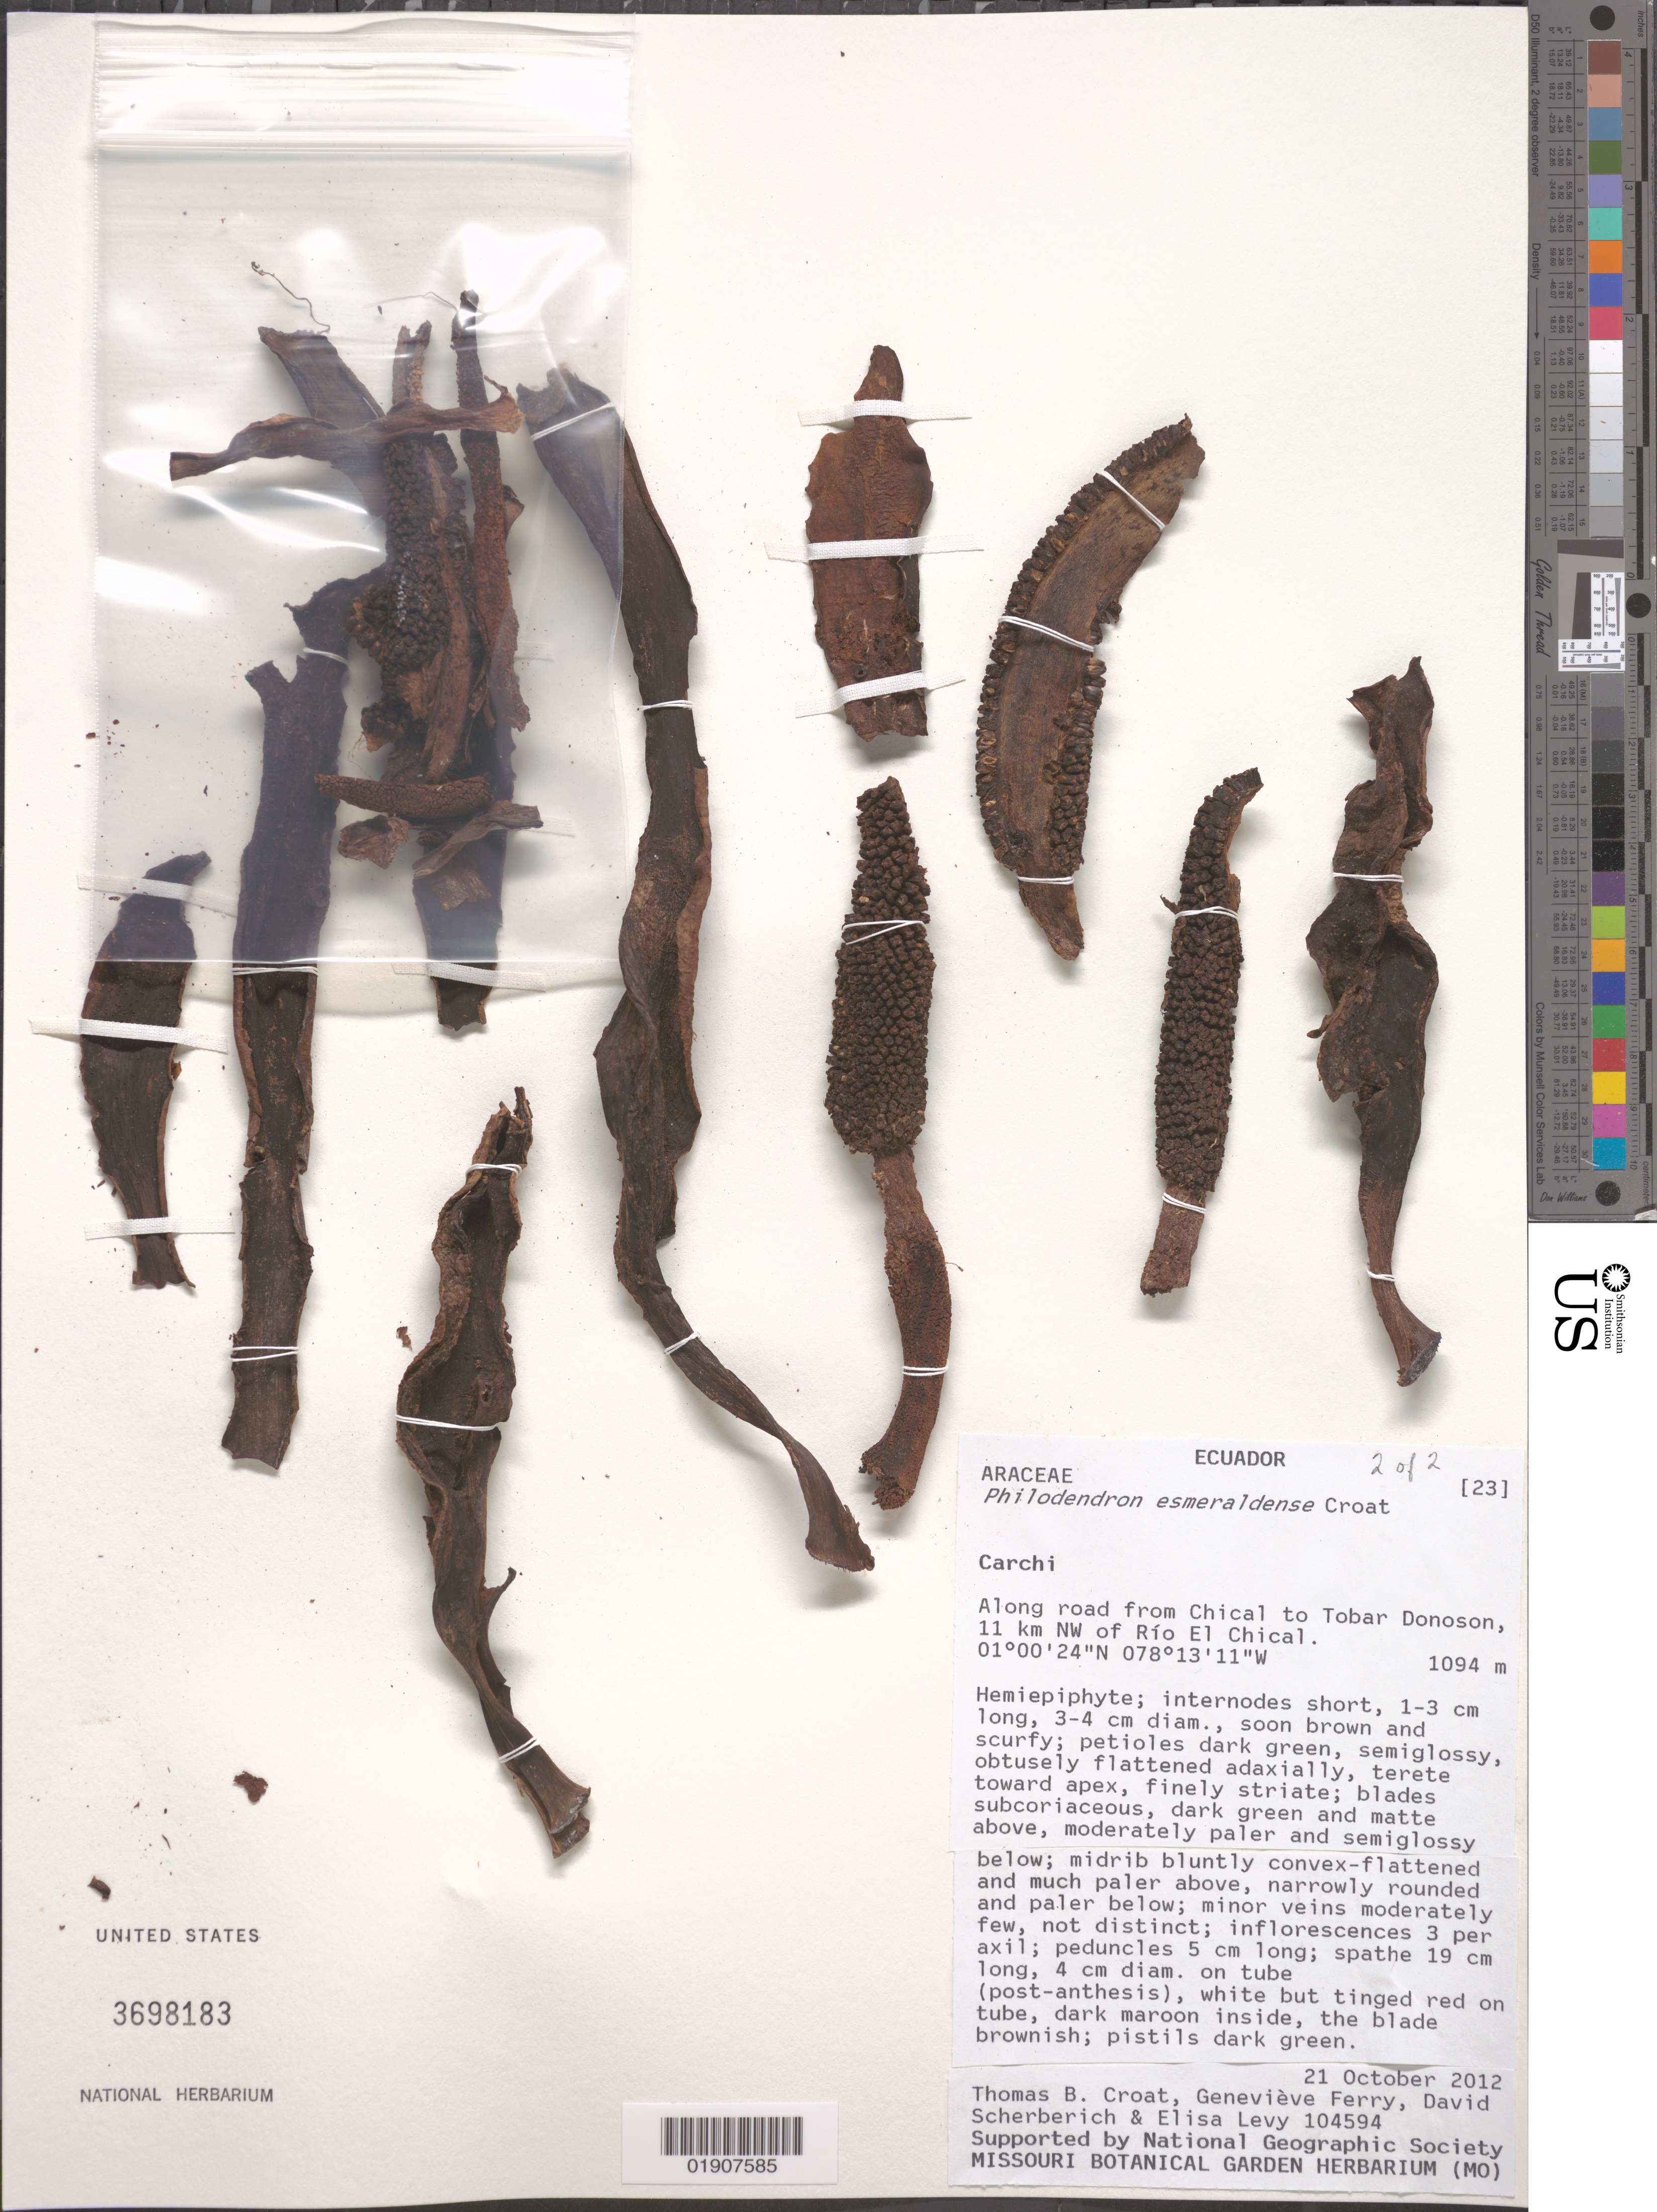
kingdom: Plantae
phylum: Tracheophyta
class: Liliopsida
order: Alismatales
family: Araceae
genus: Philodendron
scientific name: Philodendron esmeraldense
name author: Croat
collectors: T. B. Croat, G. Ferry, D. Scherberich & E. Levy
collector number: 104594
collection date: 2012-10-21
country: Ecuador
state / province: Carchi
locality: Carchi: Along road from Chical to Tobar Donoson, 11 km NW of Rio El Chical.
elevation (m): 1094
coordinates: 01 00 24 N, 78 13 11 W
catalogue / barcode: US 3698183